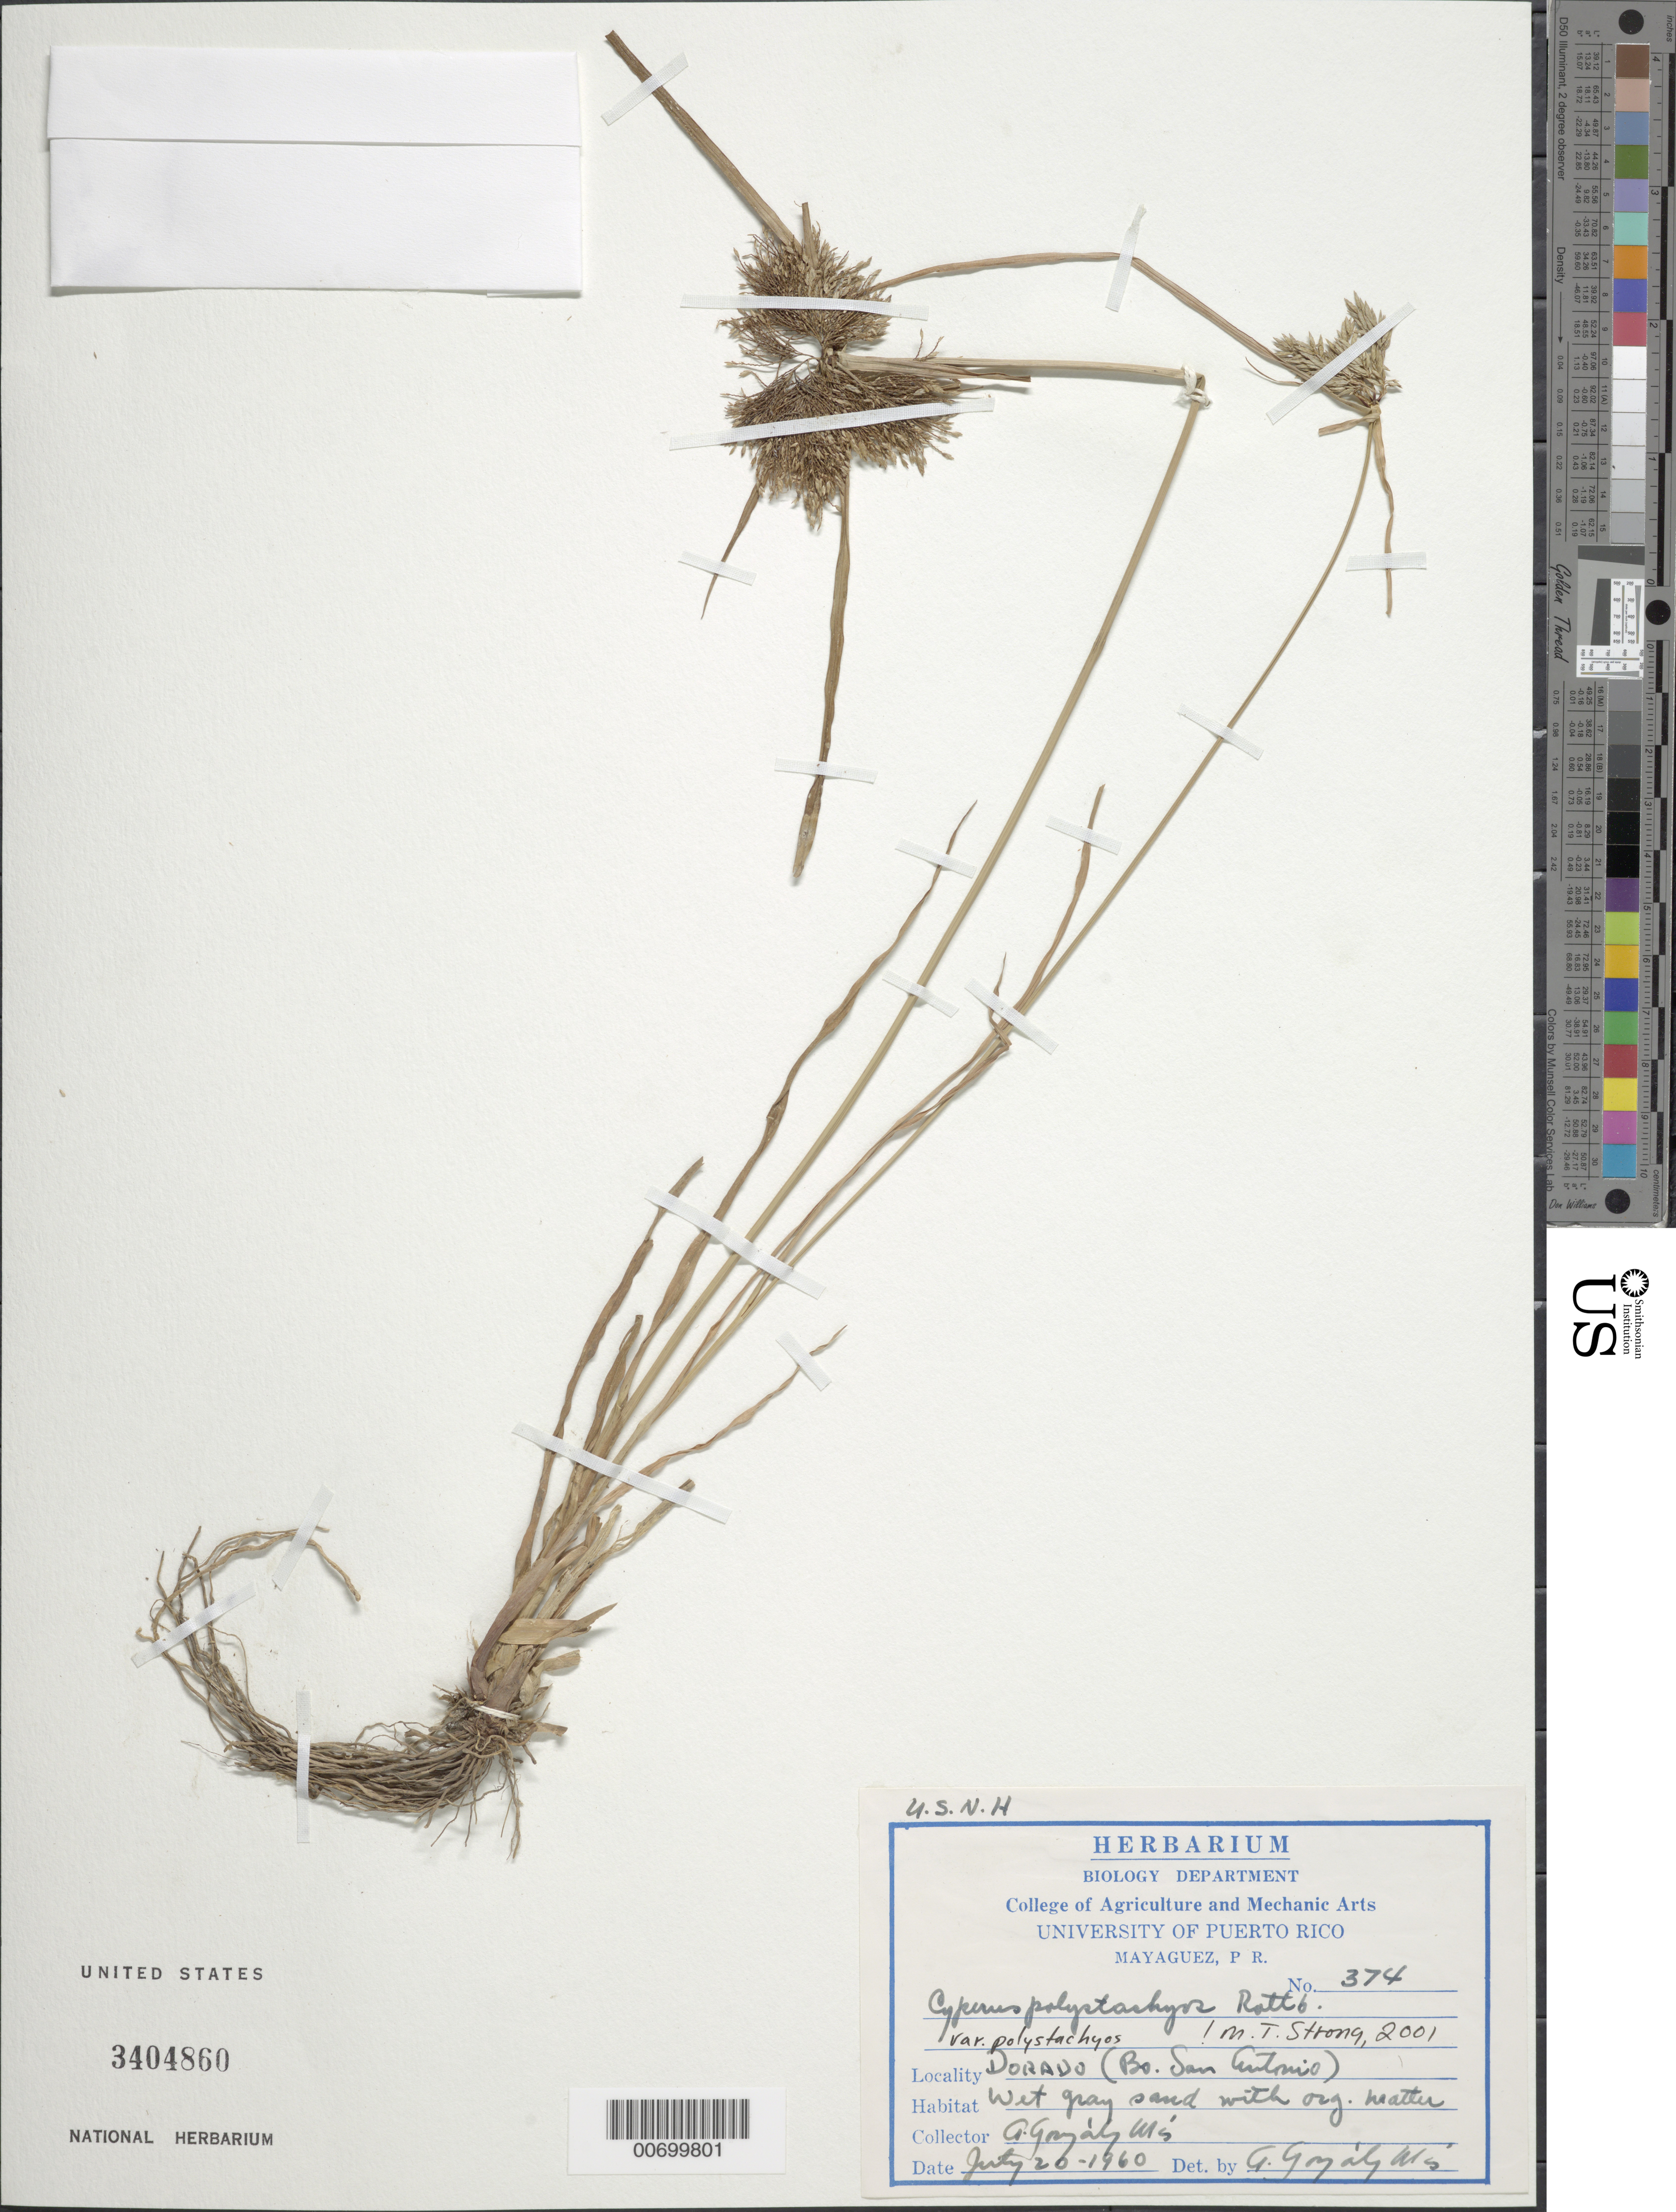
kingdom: Plantae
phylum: Tracheophyta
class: Liliopsida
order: Poales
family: Cyperaceae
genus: Cyperus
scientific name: Cyperus polystachyos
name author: Rottb.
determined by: Strong, M. T., (US), Smithsonian Institution - National Museum of Natural History (UNITED STATES)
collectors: A. González Más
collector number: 374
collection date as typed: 20 Jul 1960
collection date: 1960-07-20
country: Puerto Rico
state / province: Dorado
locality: Dorado: Bo. San Antonio.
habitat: Wet sand.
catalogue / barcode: US 3404860